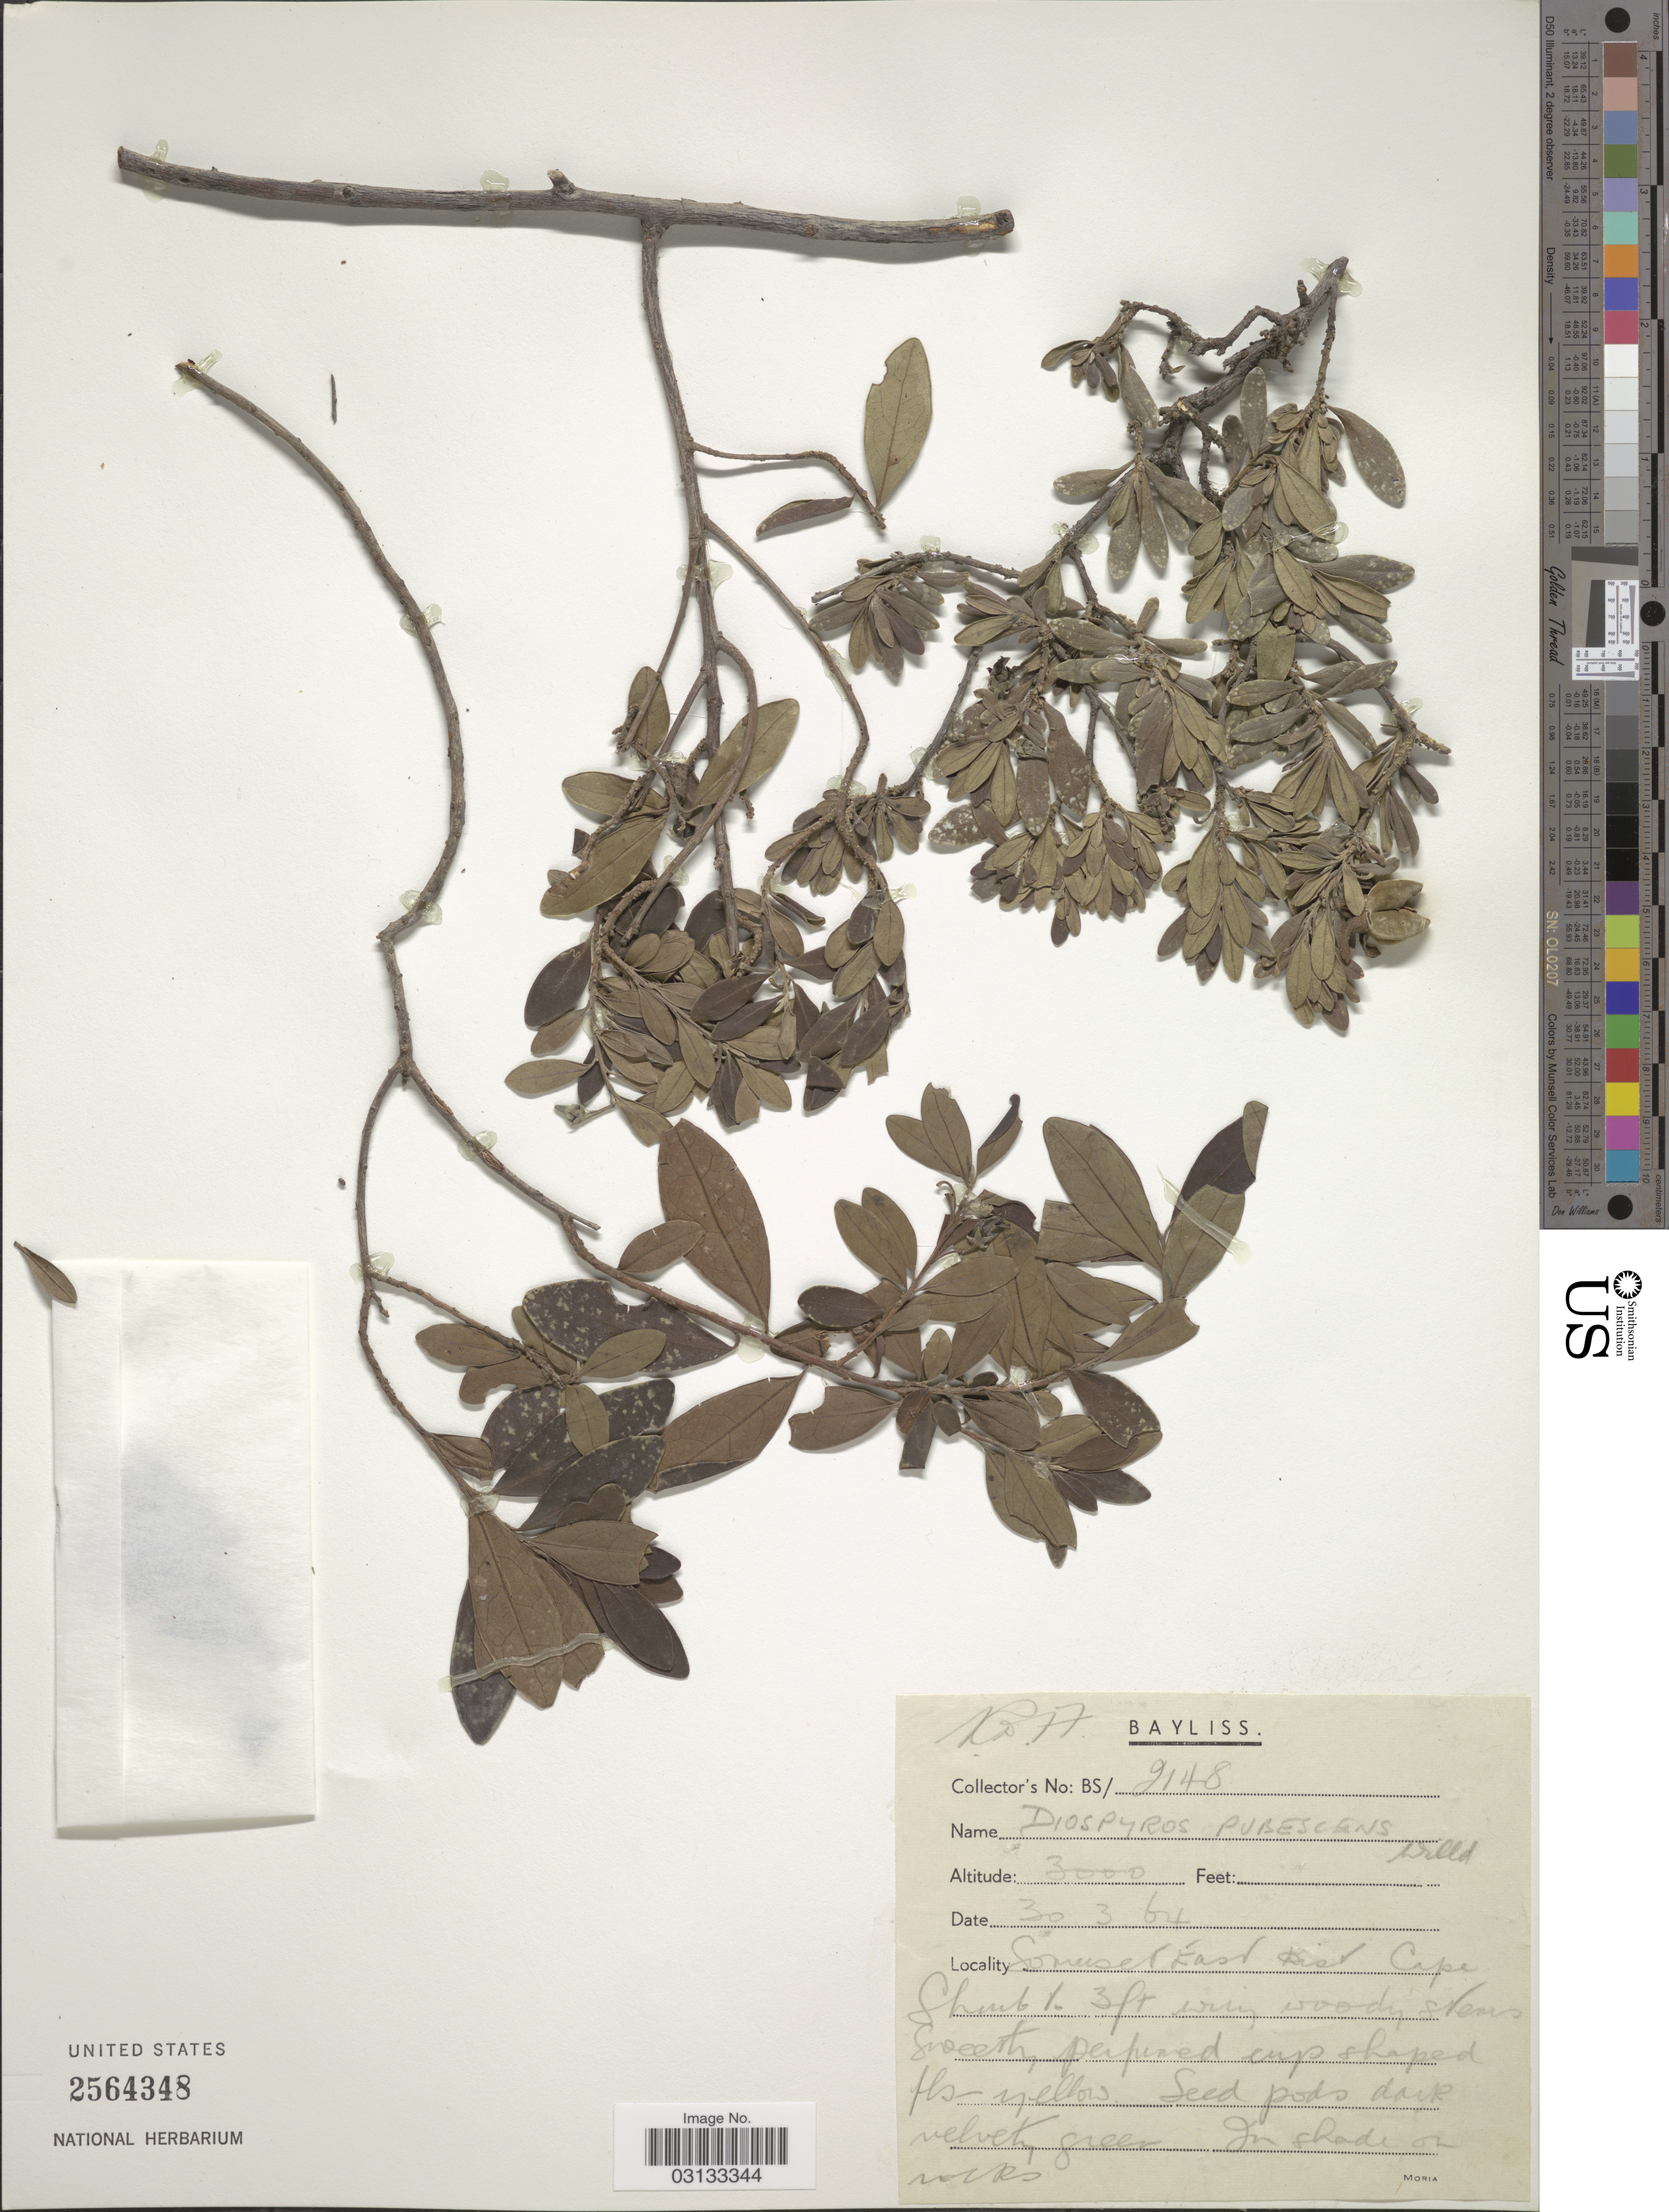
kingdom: Plantae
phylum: Tracheophyta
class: Magnoliopsida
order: Ericales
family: Ebenaceae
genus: Diospyros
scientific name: Diospyros pubescens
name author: Pers.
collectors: Bayliss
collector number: BS/2148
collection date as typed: Transcribed d/m/y: 30/3/64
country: South Africa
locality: Somerset East Dist. Cape.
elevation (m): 914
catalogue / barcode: US 2564348